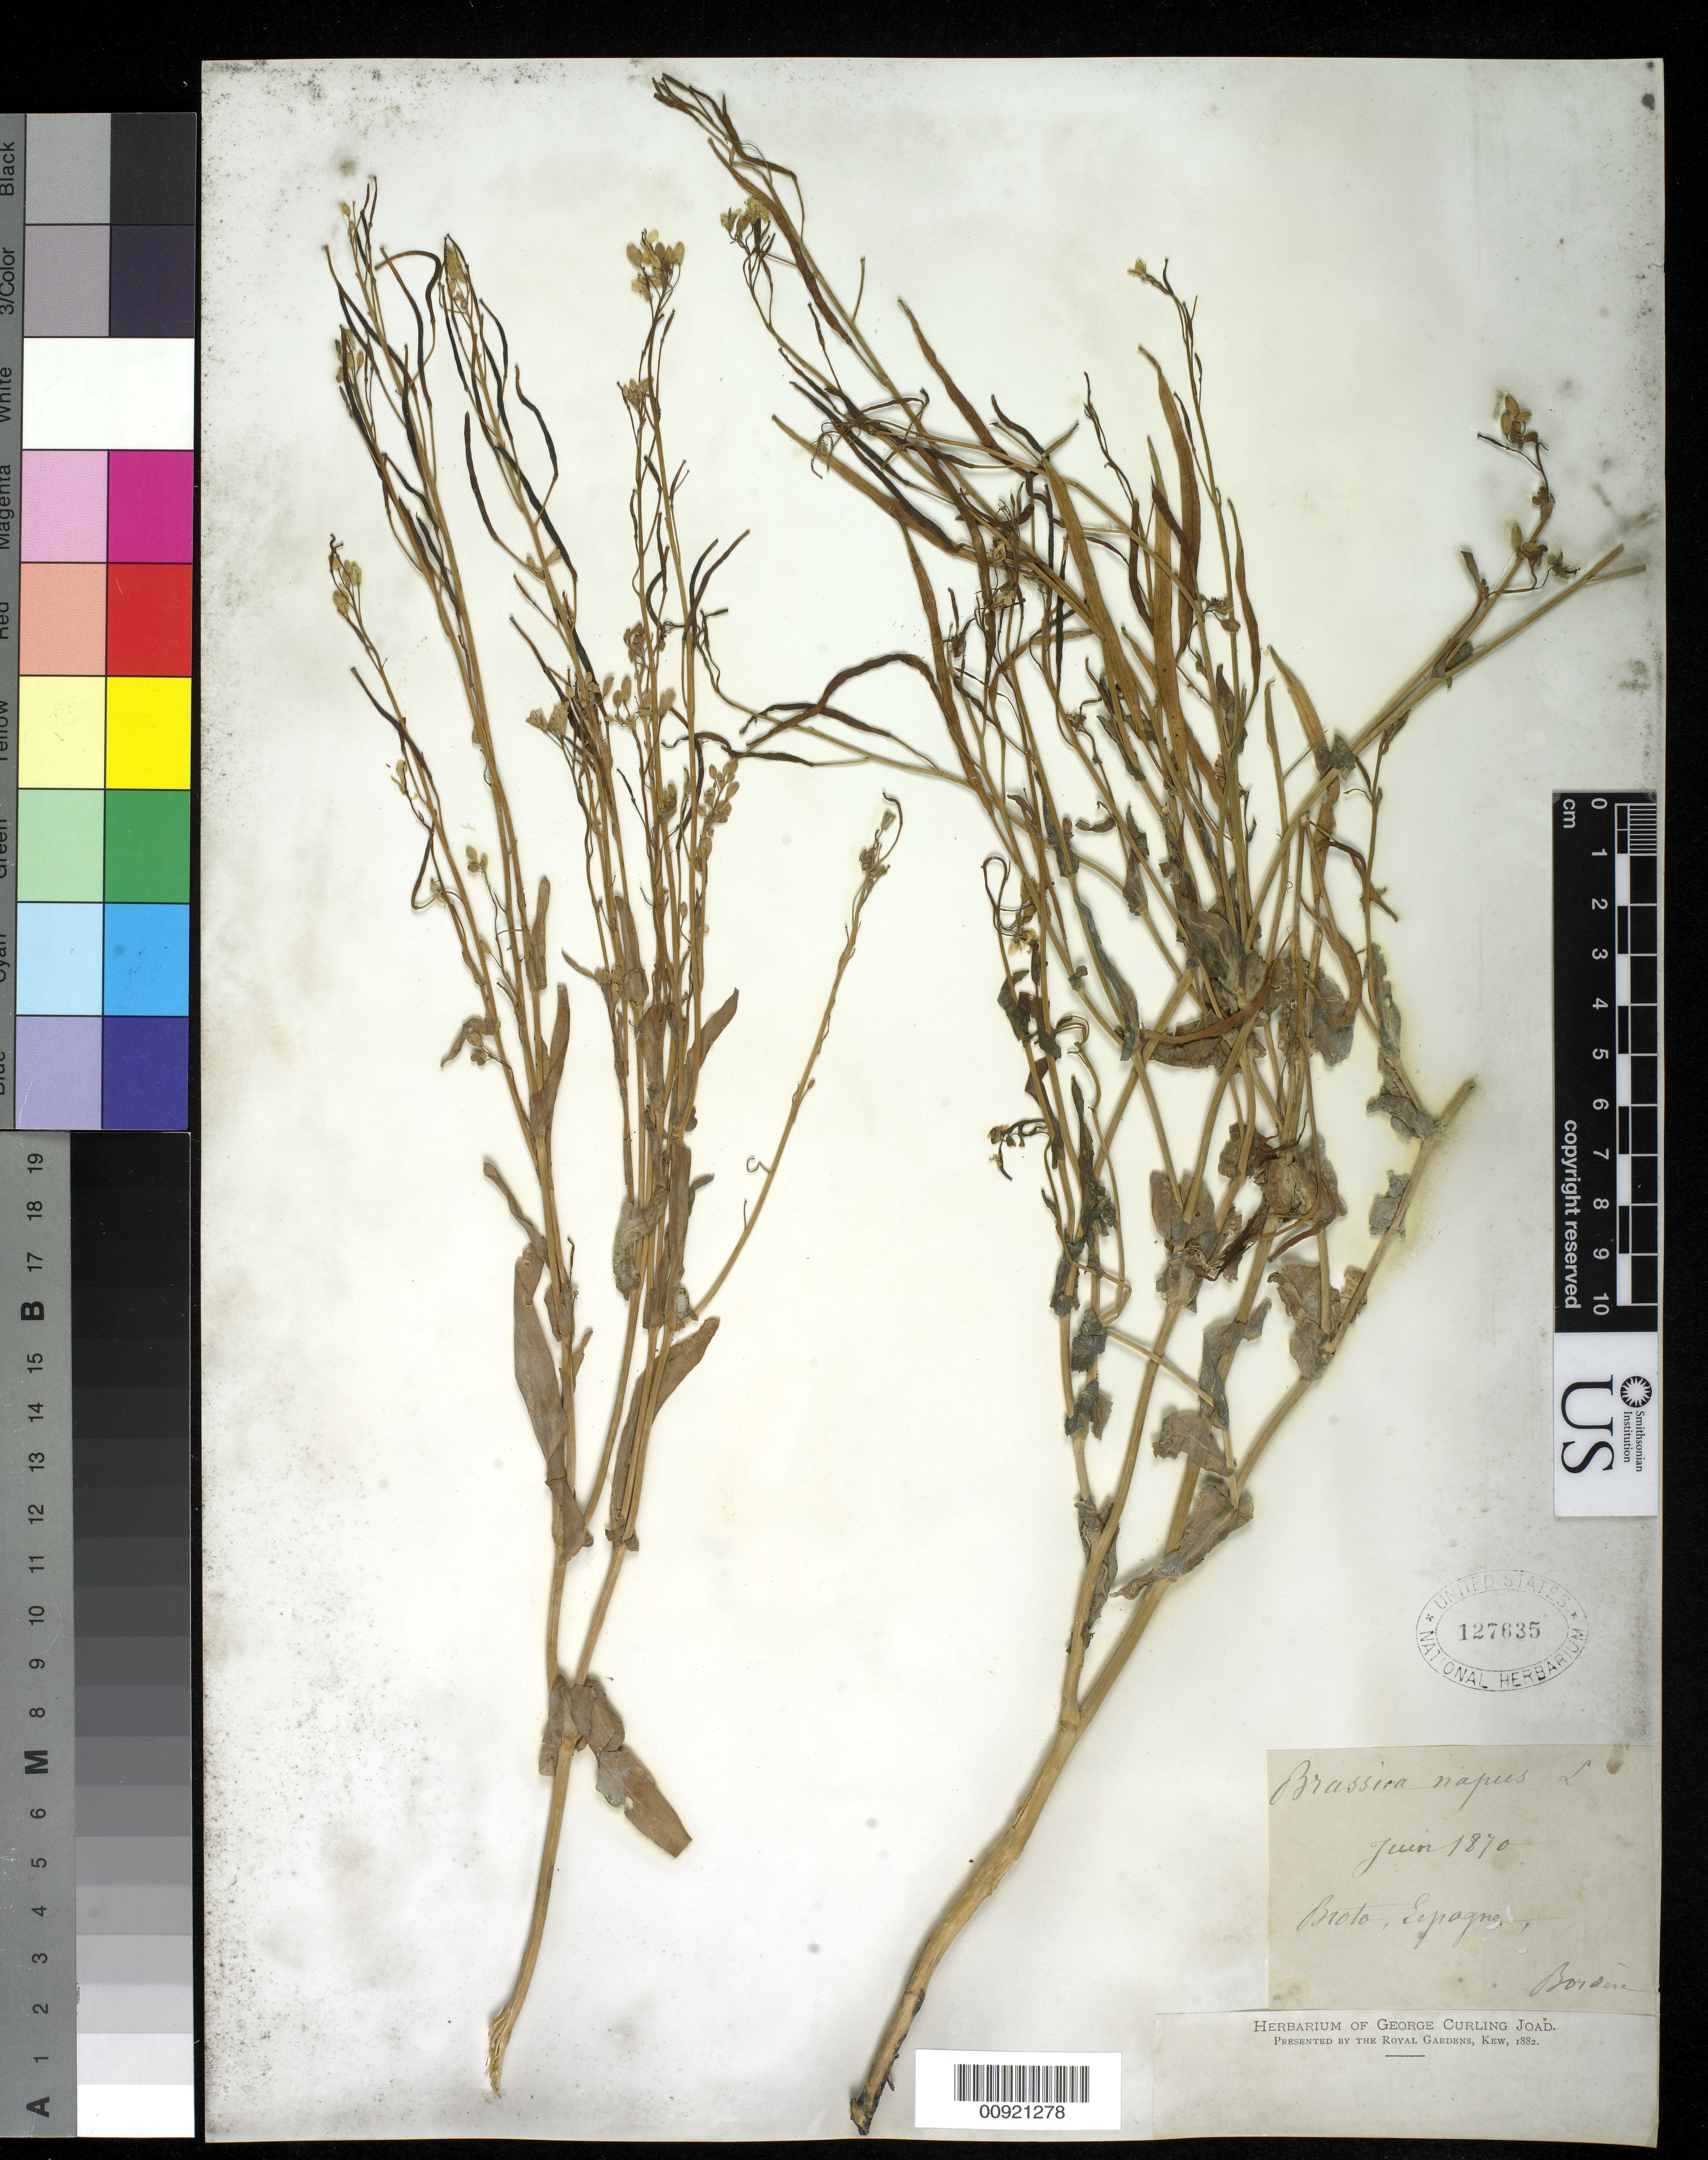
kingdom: Plantae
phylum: Tracheophyta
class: Magnoliopsida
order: Brassicales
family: Brassicaceae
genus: Brassica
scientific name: Brassica napus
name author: L.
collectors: H. Bordere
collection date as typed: Jun 1870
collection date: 1870-06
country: Spain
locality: Brota [or Broto]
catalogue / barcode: US 127635